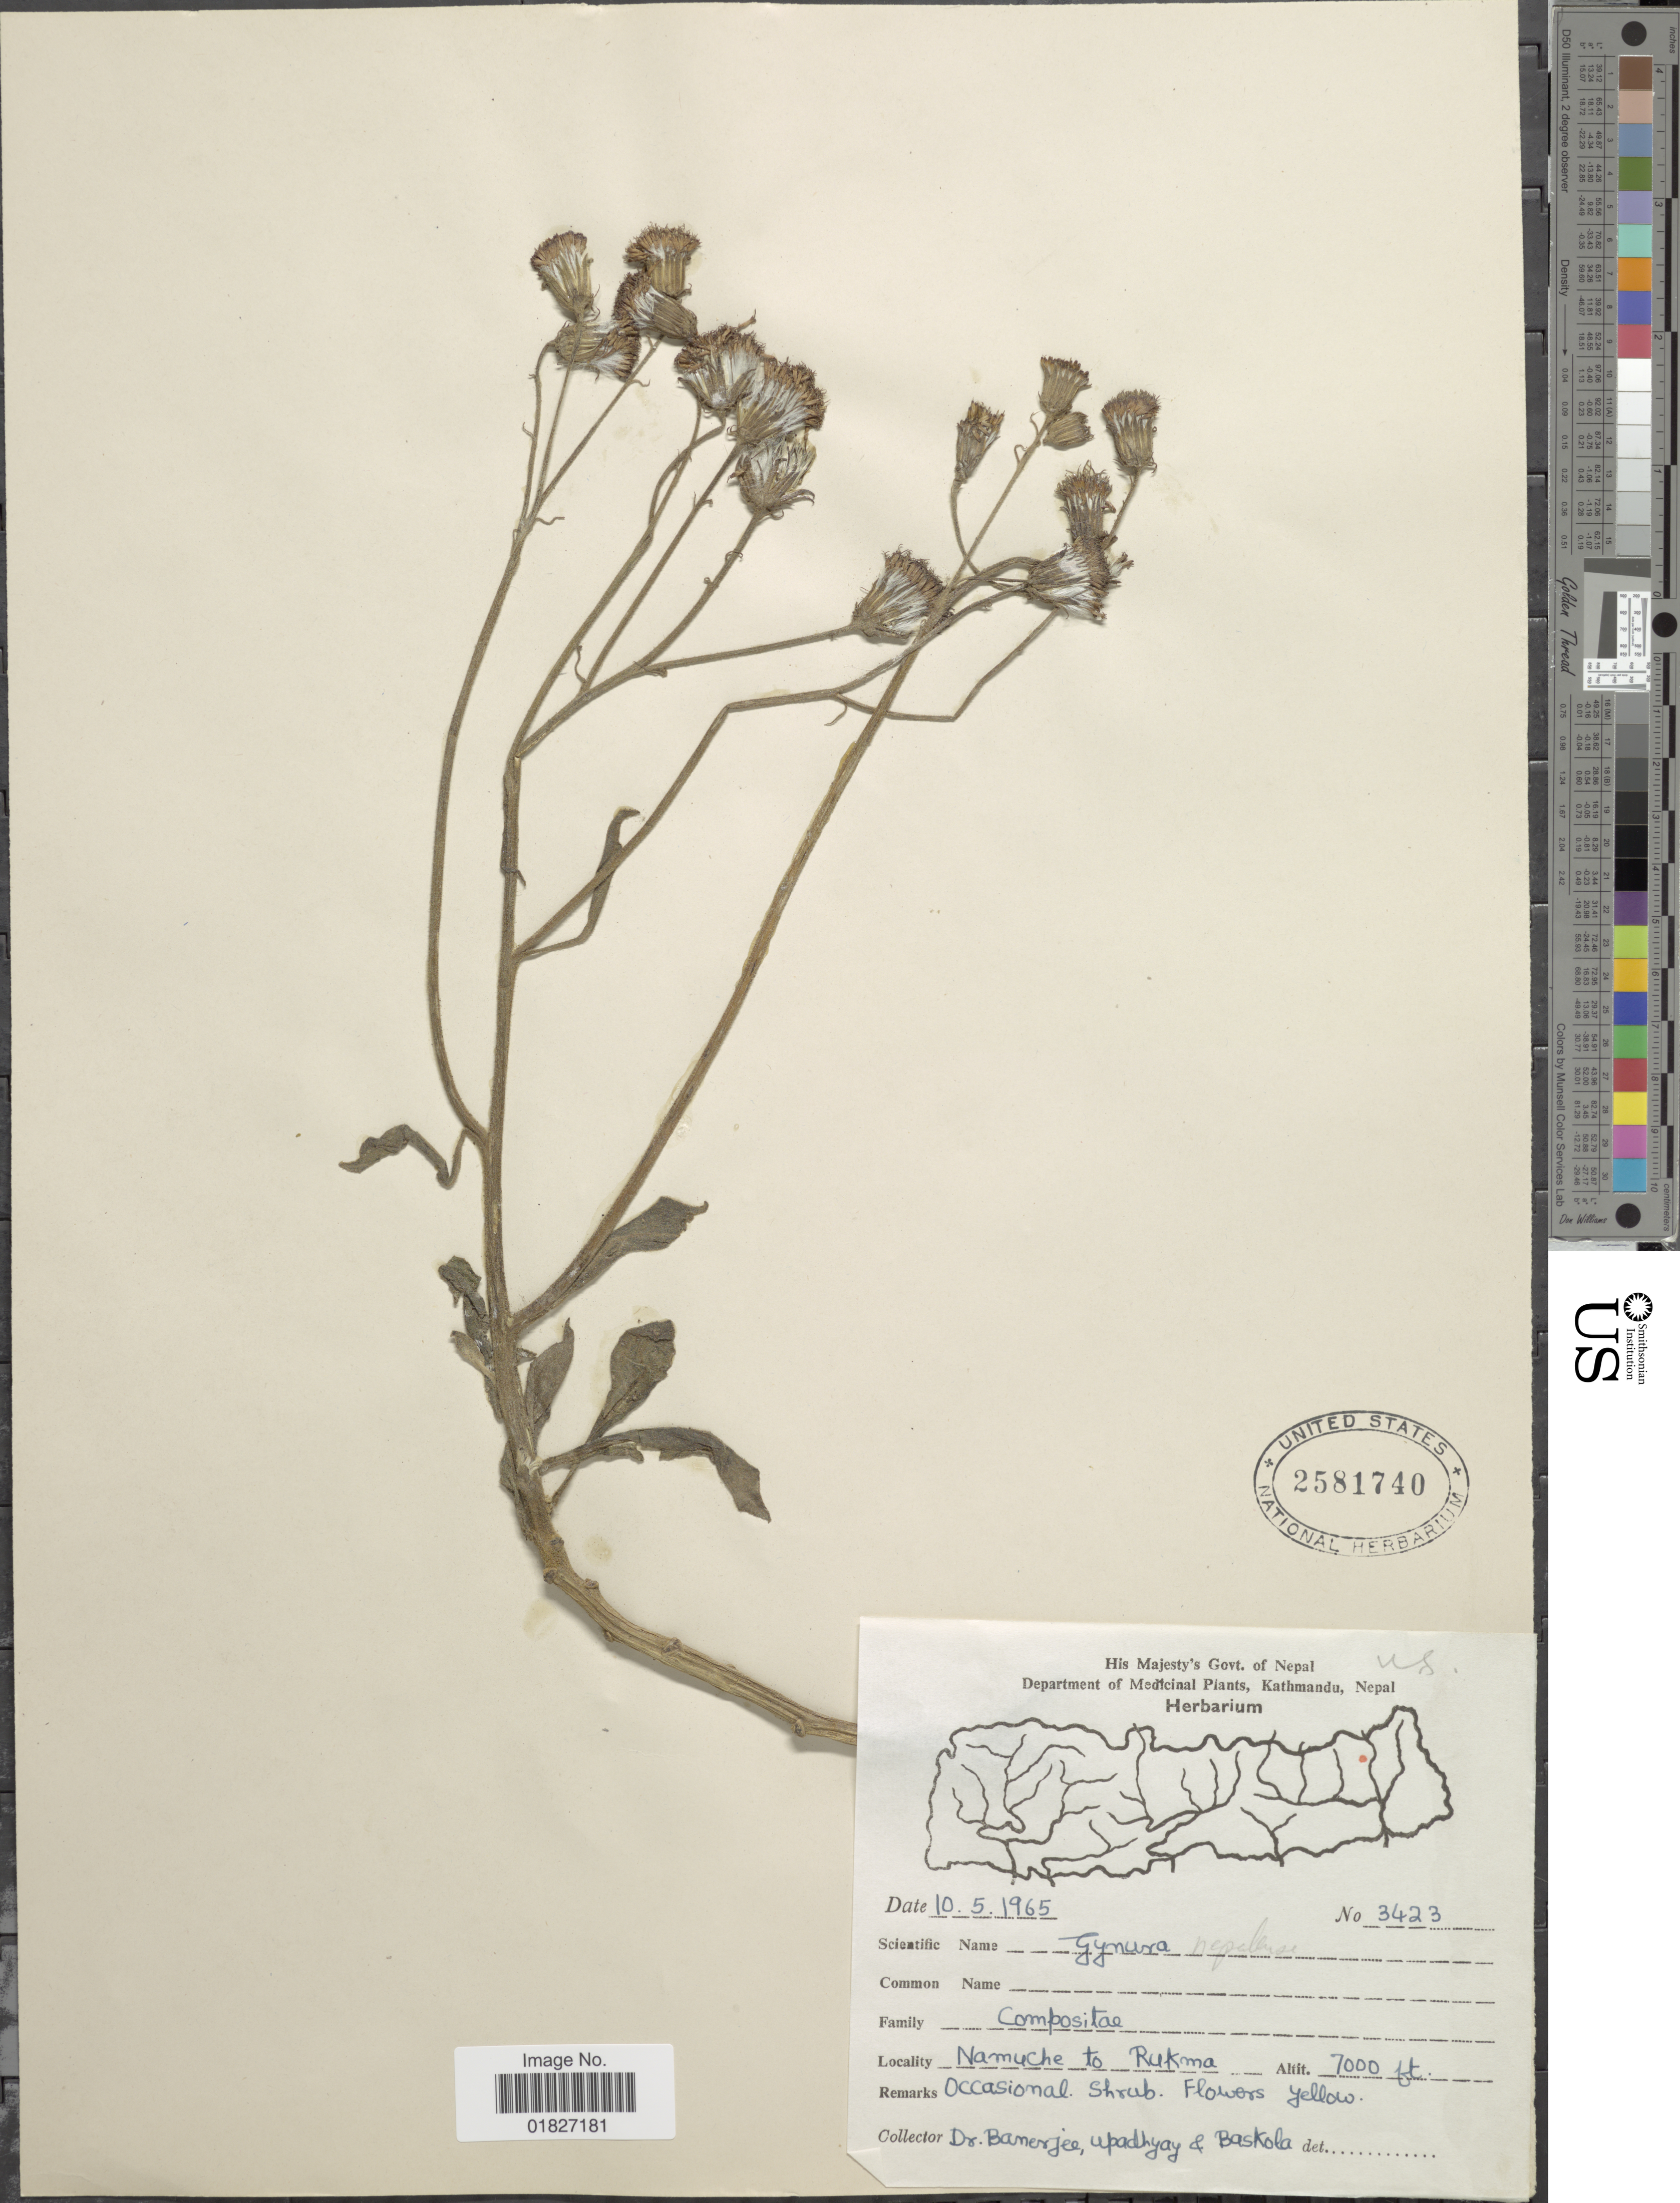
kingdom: Plantae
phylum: Tracheophyta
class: Magnoliopsida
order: Asterales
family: Asteraceae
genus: Gynura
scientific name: Gynura nepalensis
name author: Thwaites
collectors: -. Banerjee & Baskola, --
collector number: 3423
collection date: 1965-05-10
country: Nepal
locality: Namuche to Rukma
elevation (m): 2134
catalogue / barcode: US 2581740